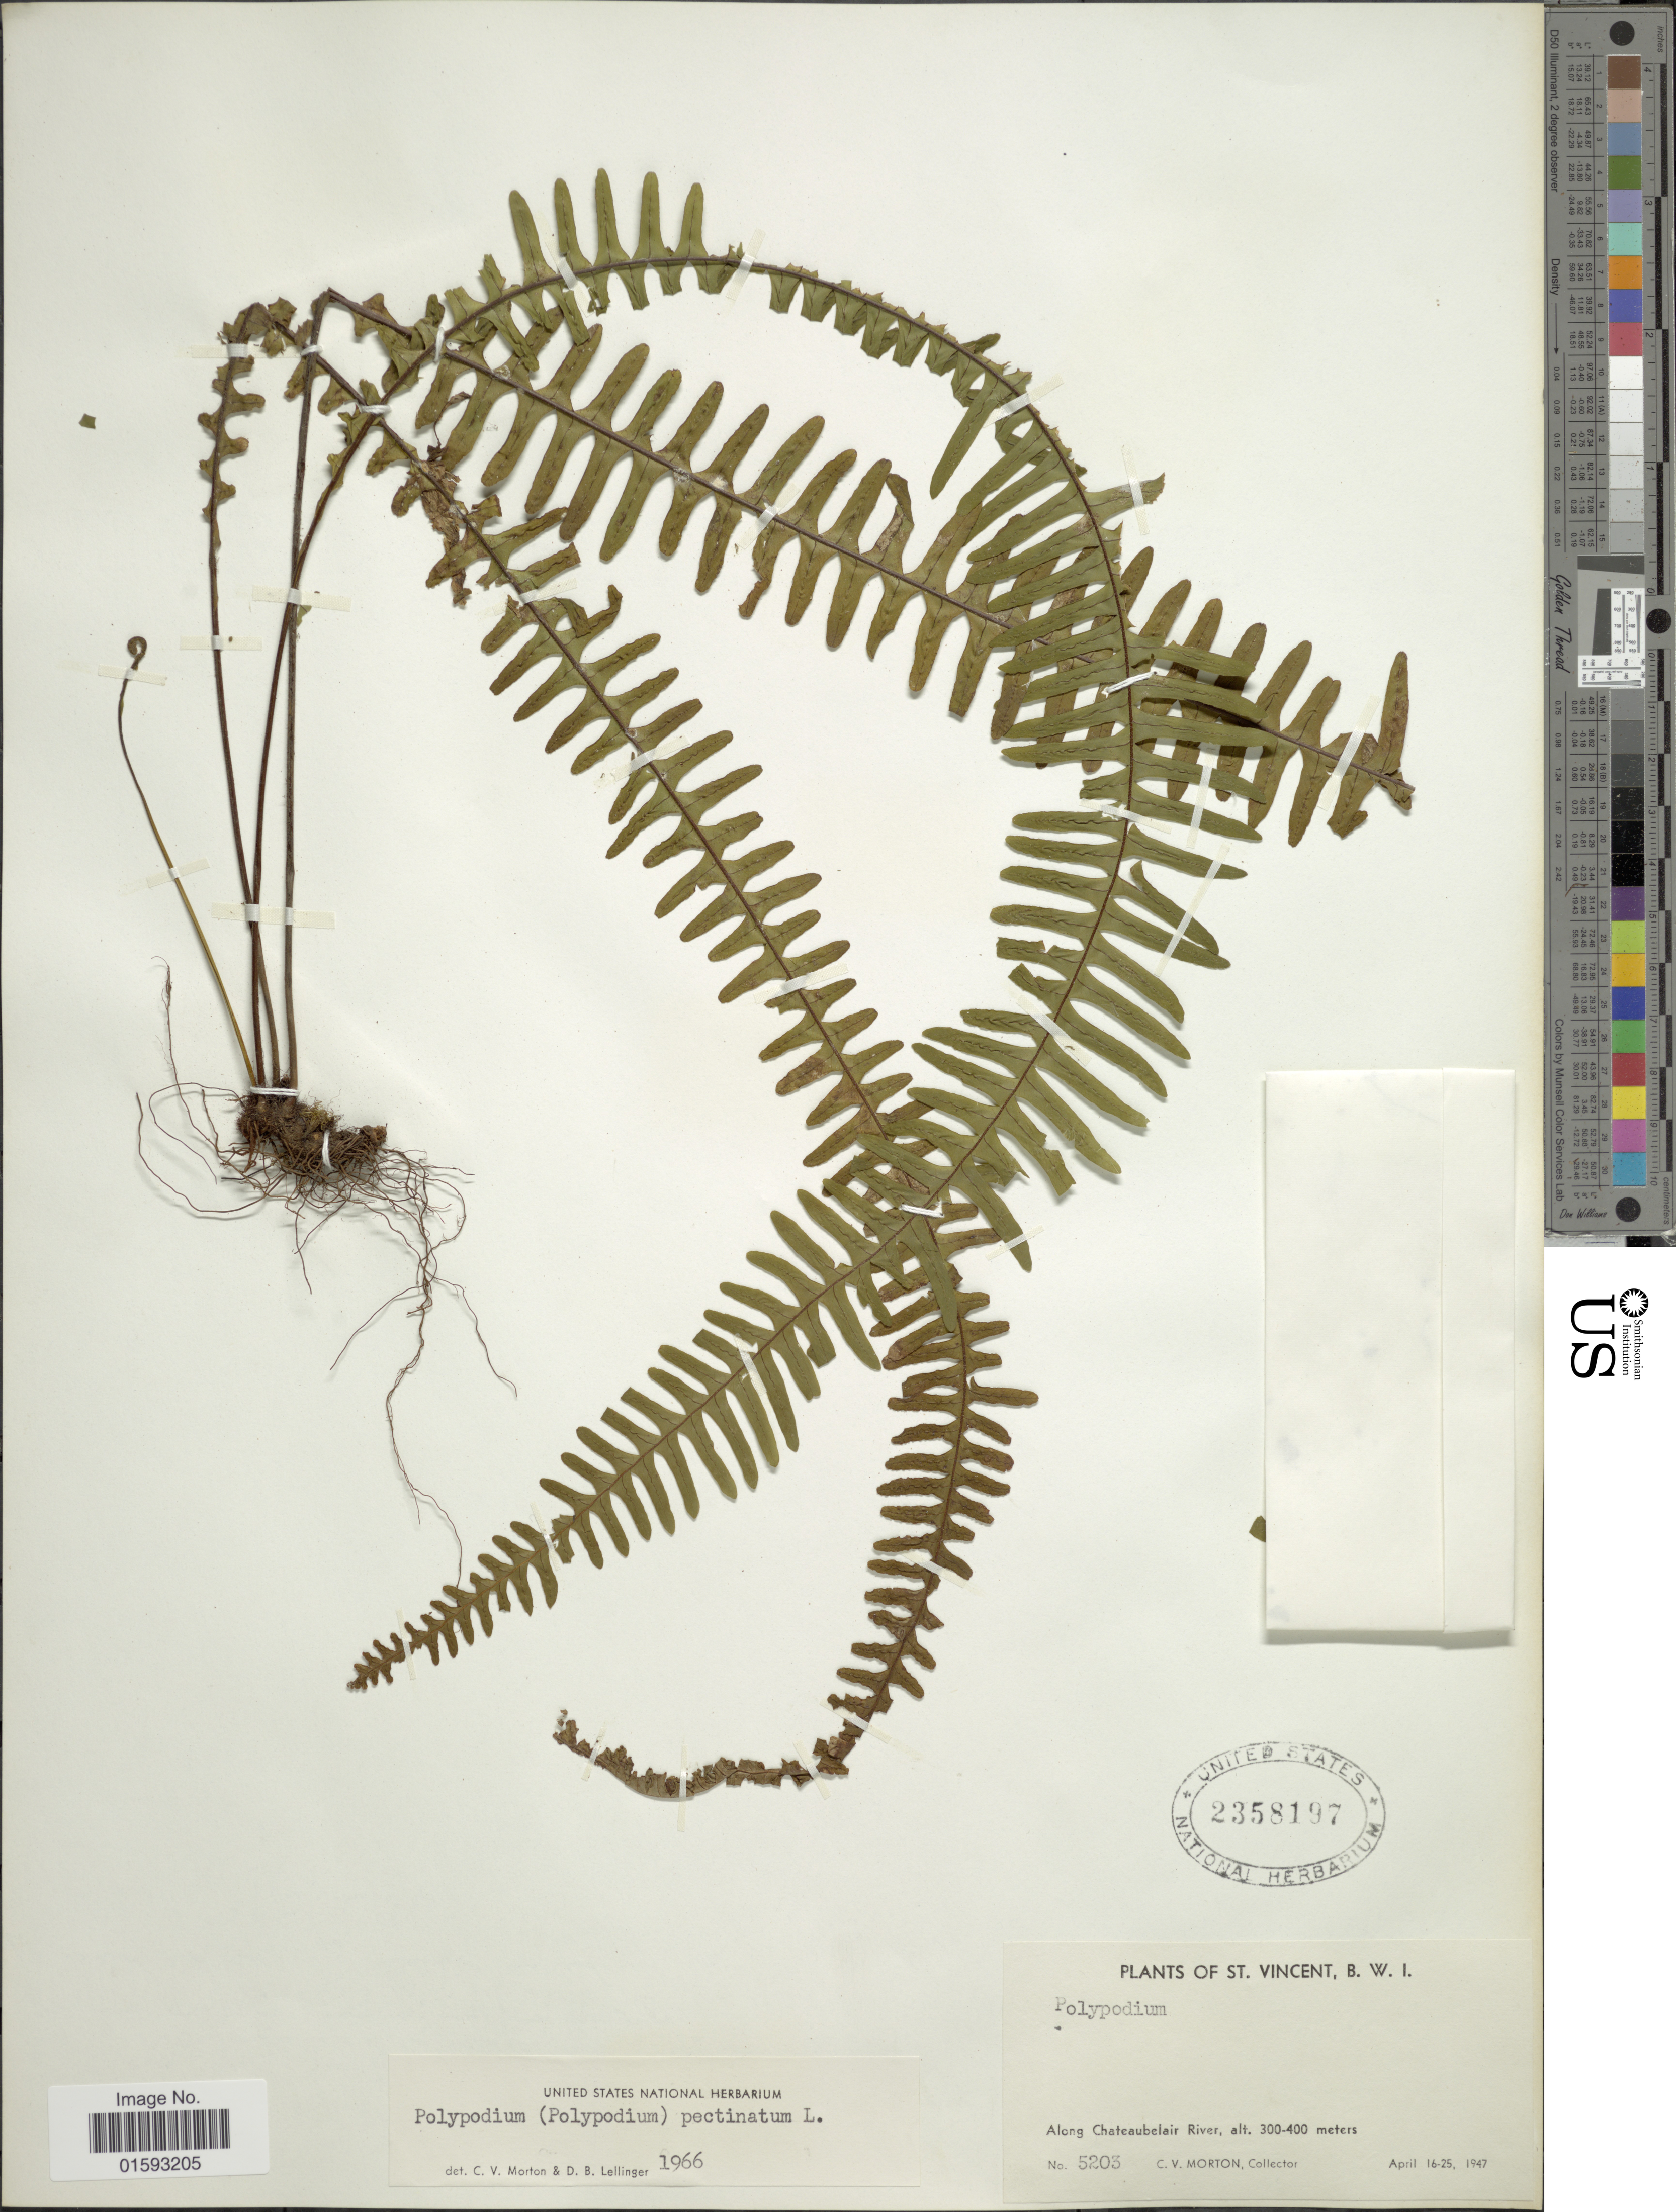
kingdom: Plantae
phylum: Tracheophyta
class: Polypodiopsida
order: Polypodiales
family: Polypodiaceae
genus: Pecluma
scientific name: Pecluma pectinata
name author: (L.) M.G. Price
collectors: C. V. Morton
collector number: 5203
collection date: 1947-04-16/1947-04-25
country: St. Vincent - Grenadines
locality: St. Vincent, along Chateaubelair River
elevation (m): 300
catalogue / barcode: US 2358197